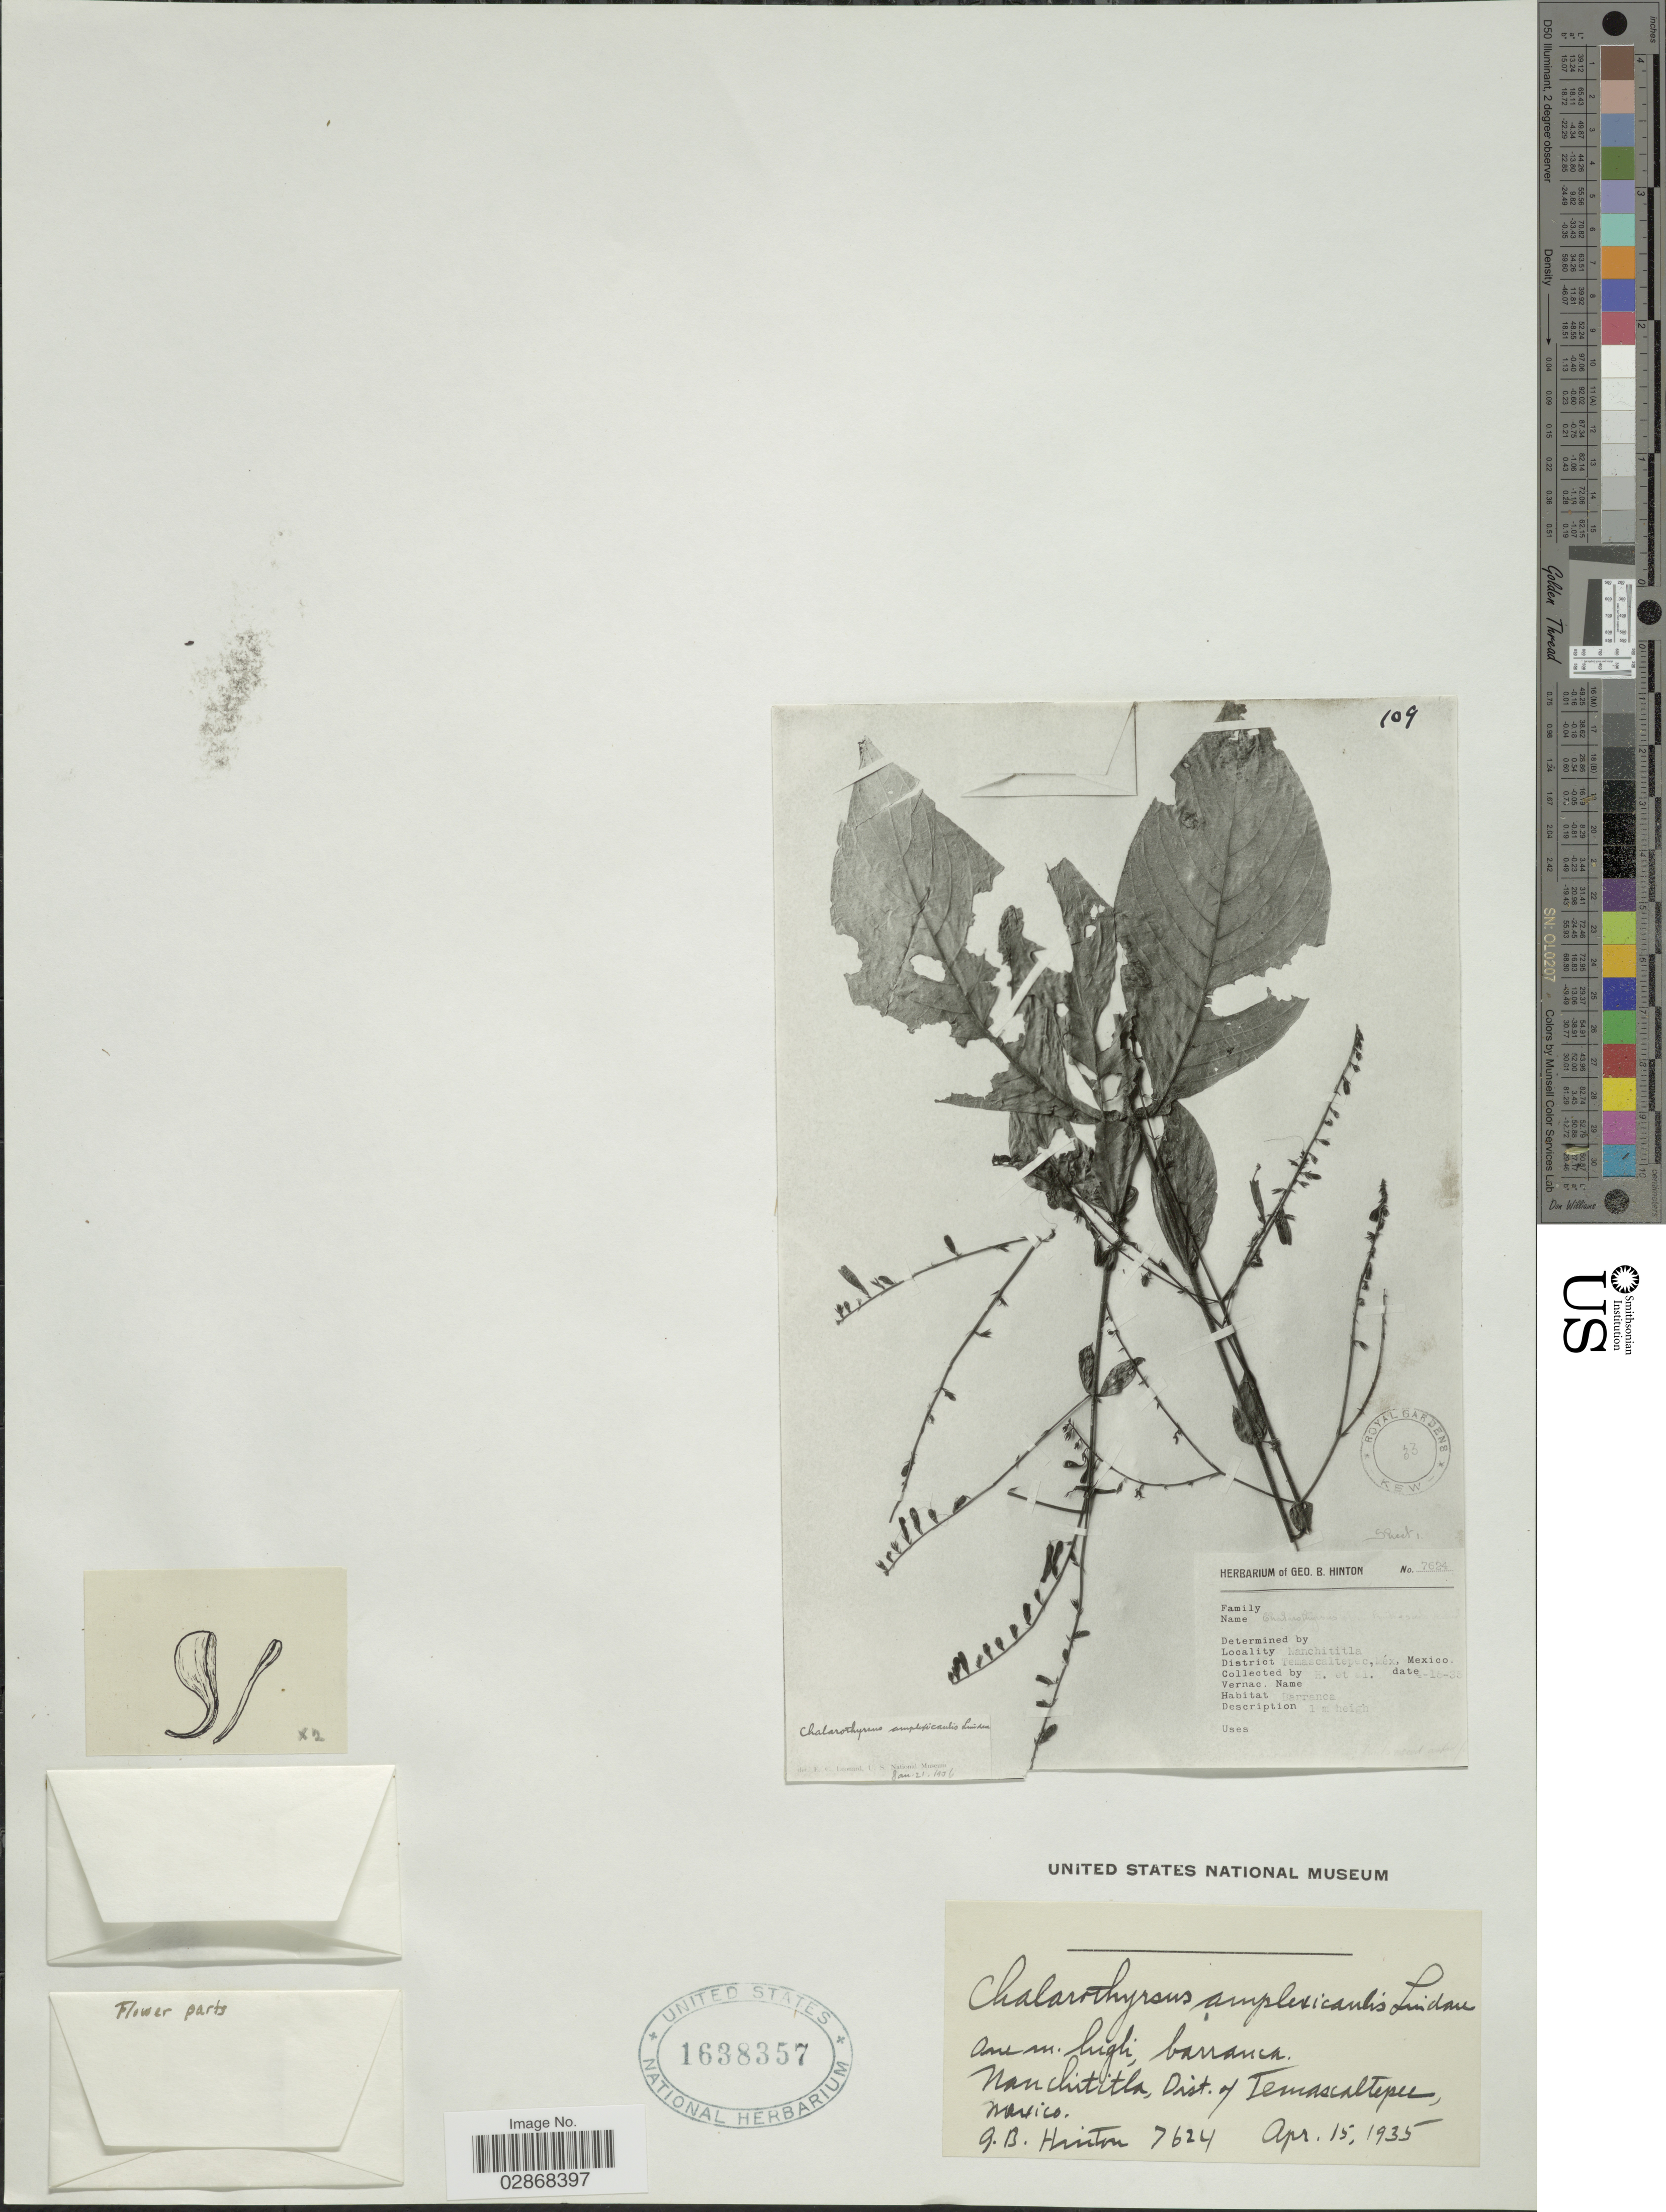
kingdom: Plantae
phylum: Tracheophyta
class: Magnoliopsida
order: Lamiales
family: Acanthaceae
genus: Chalarothyrsus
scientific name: Chalarothyrsus amplexicaulis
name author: Lindau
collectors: G. B. Hinton & et al.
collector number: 7624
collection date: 1935-04-15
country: Mexico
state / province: México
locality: Nanchititla. District Temascaltepec.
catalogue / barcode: US 1638357